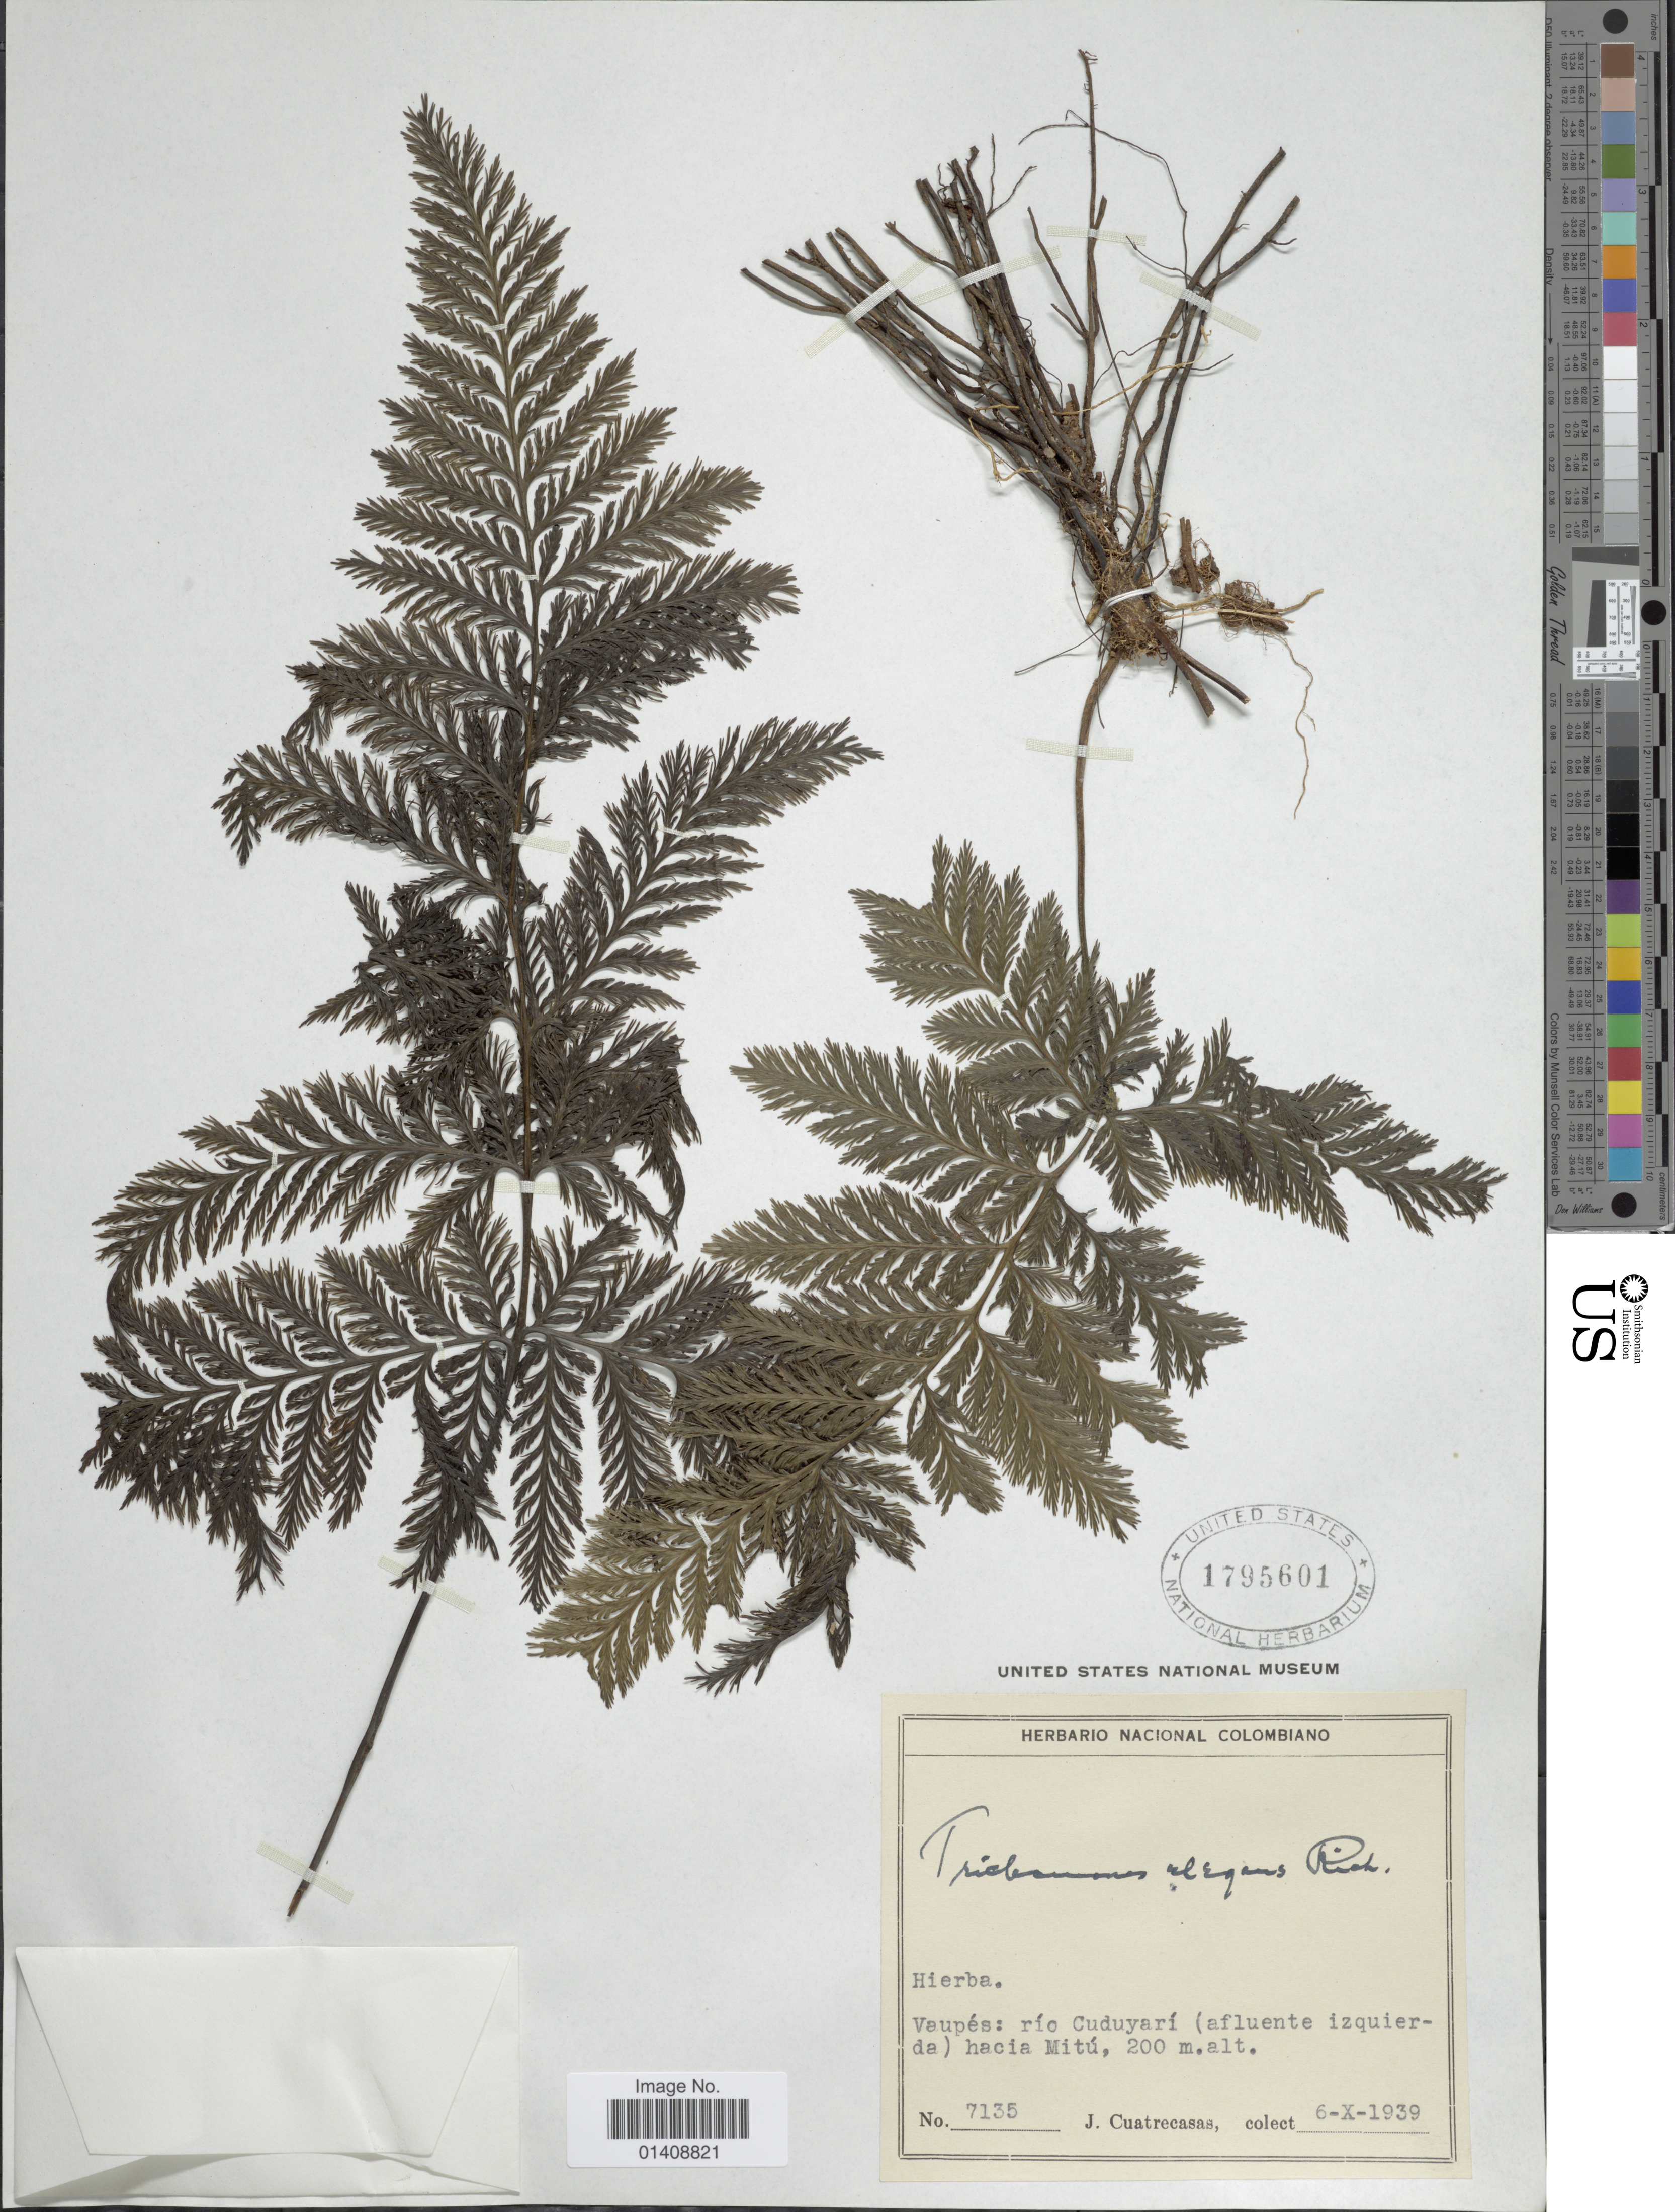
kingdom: Plantae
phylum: Tracheophyta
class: Polypodiopsida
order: Hymenophyllales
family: Hymenophyllaceae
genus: Trichomanes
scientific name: Trichomanes elegans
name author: Rich.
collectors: J. Cuatrecasas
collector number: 7135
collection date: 1939-10-06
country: Colombia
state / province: Vaupés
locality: Rio Cuduyari (afluente izquierda) hacia Mitu.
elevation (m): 200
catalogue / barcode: US 1795601